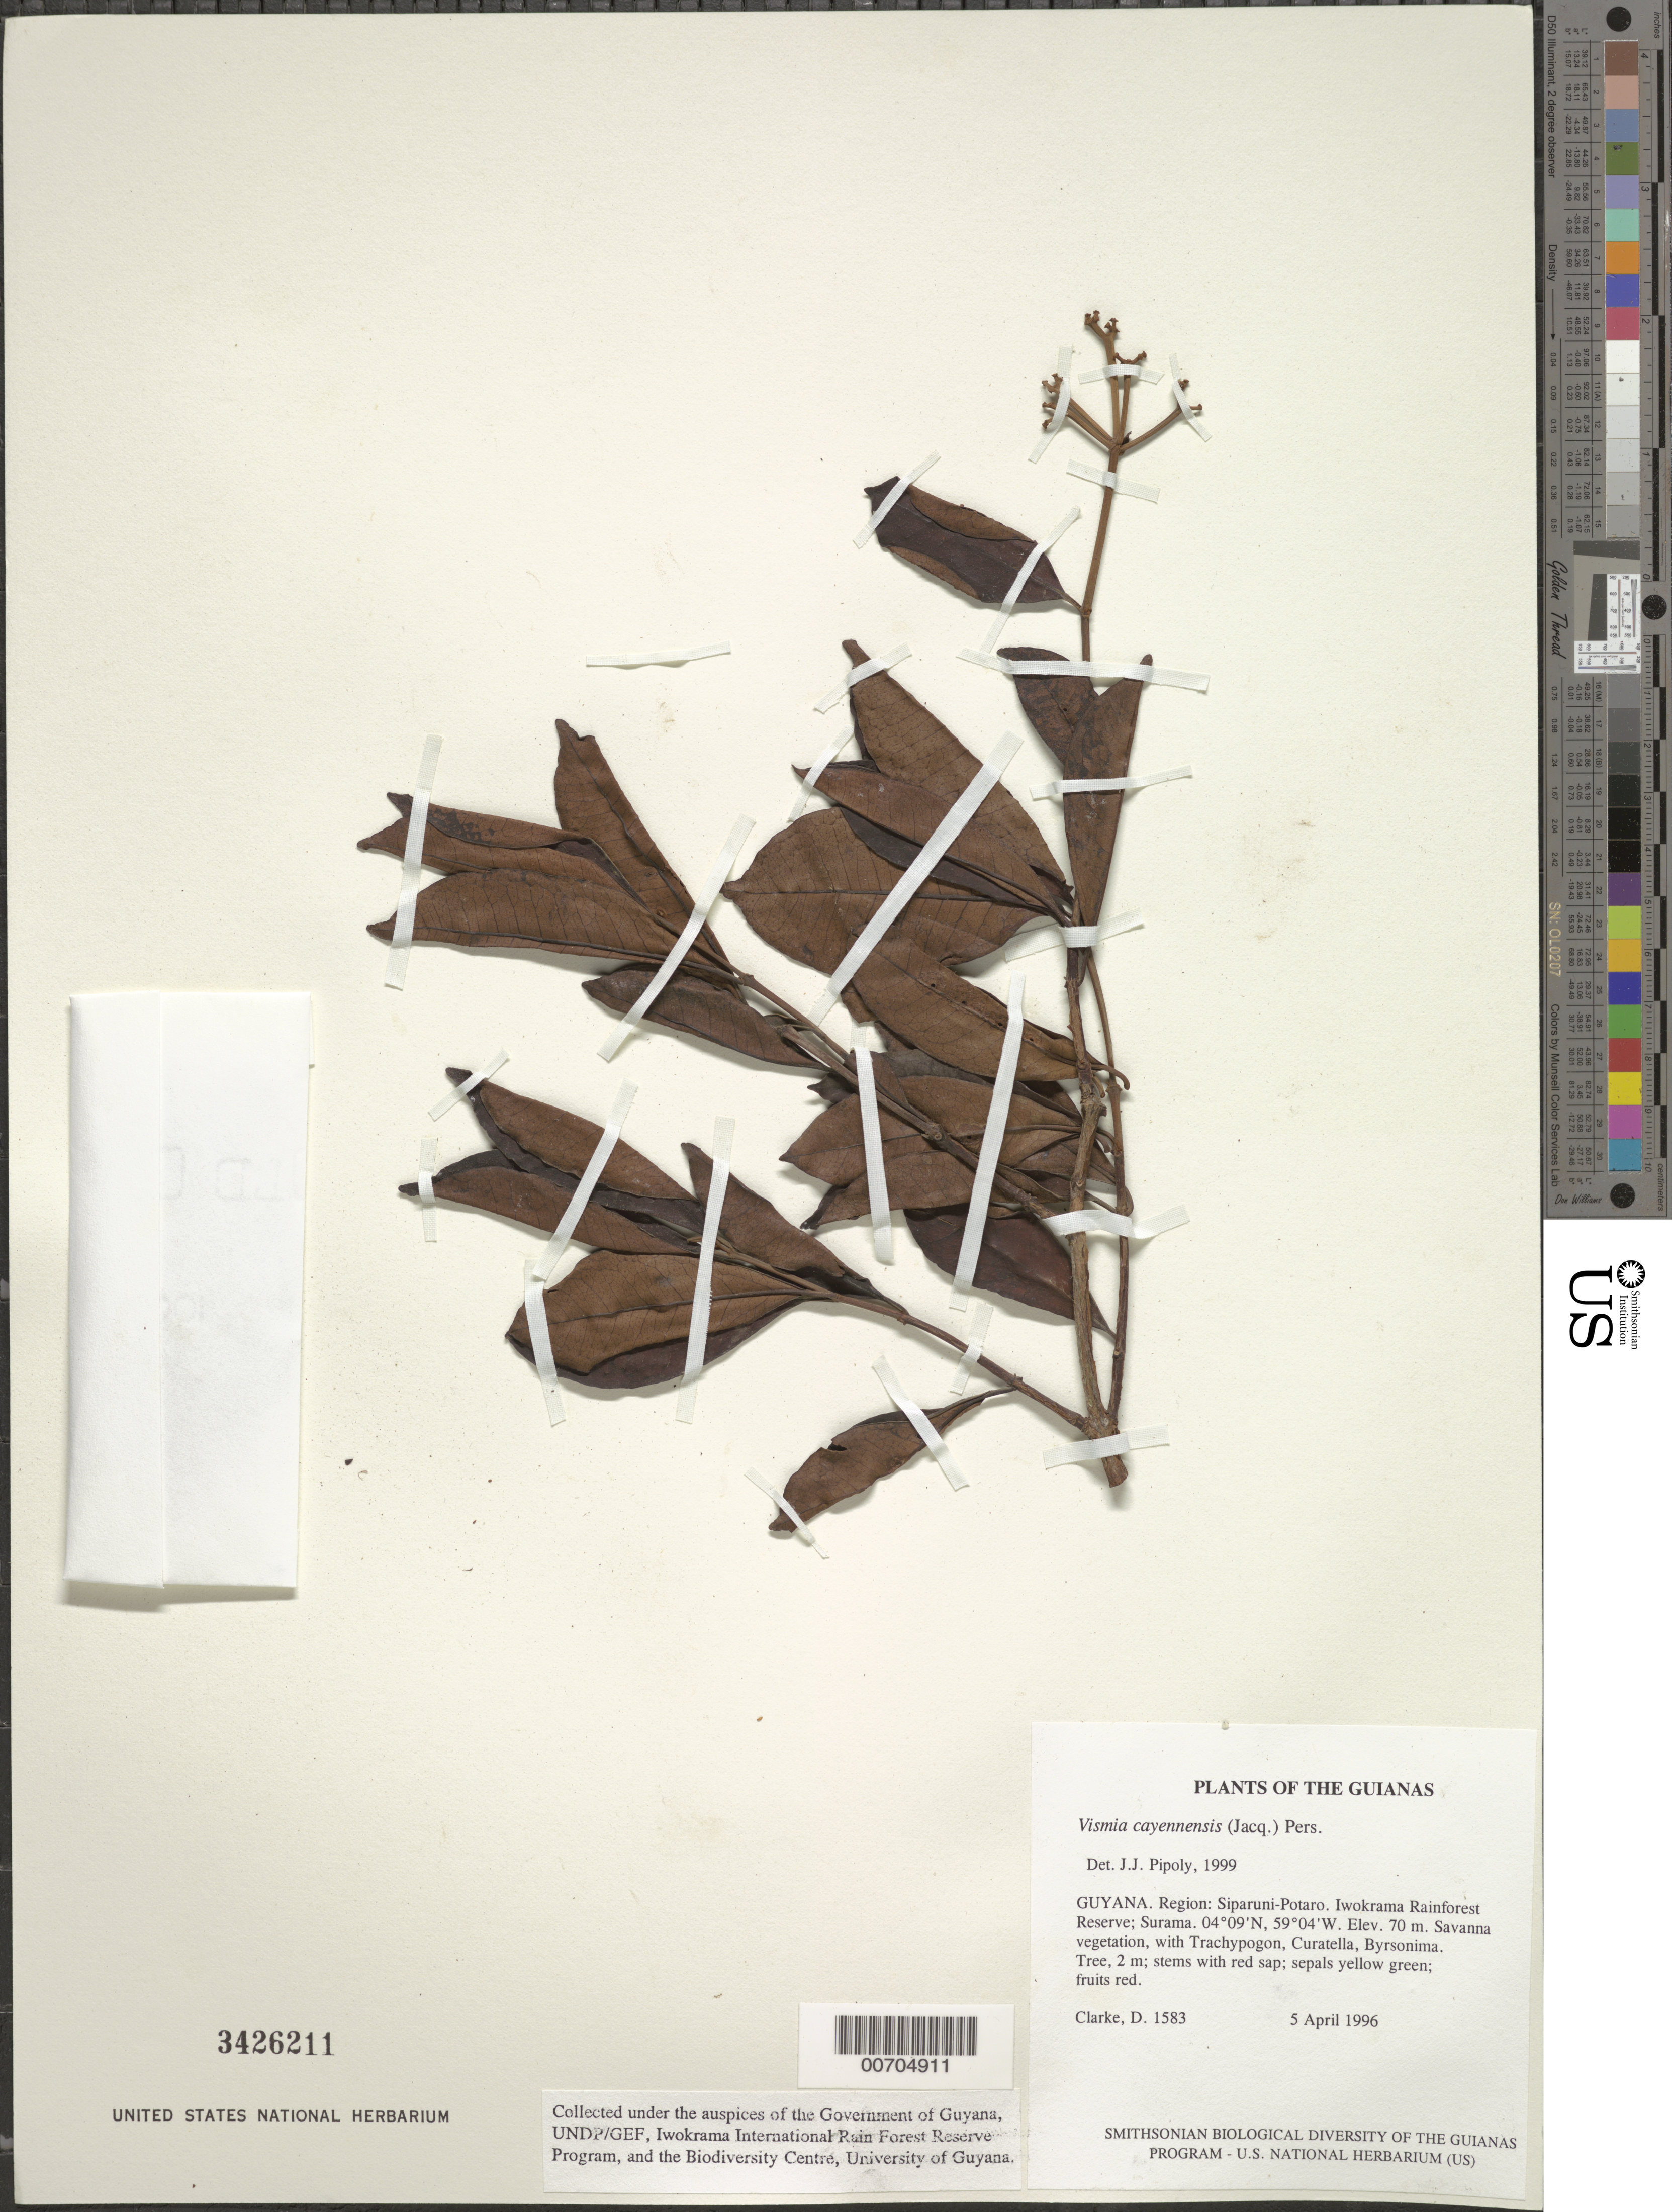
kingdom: Plantae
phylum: Tracheophyta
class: Magnoliopsida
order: Malpighiales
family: Hypericaceae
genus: Vismia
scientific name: Vismia cayennensis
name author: (Jacq.) Pers.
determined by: Pipoly, J. J., III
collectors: H. D. Clarke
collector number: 1583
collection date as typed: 5 April 1996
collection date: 1996-04-05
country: Guyana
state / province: Potaro-Siparuni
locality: Iwokrama Rainforest Reserve; Surama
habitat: Savanna vegetation, with Trachypogon, Curatella, Byrsonima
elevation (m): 70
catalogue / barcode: US 3426211